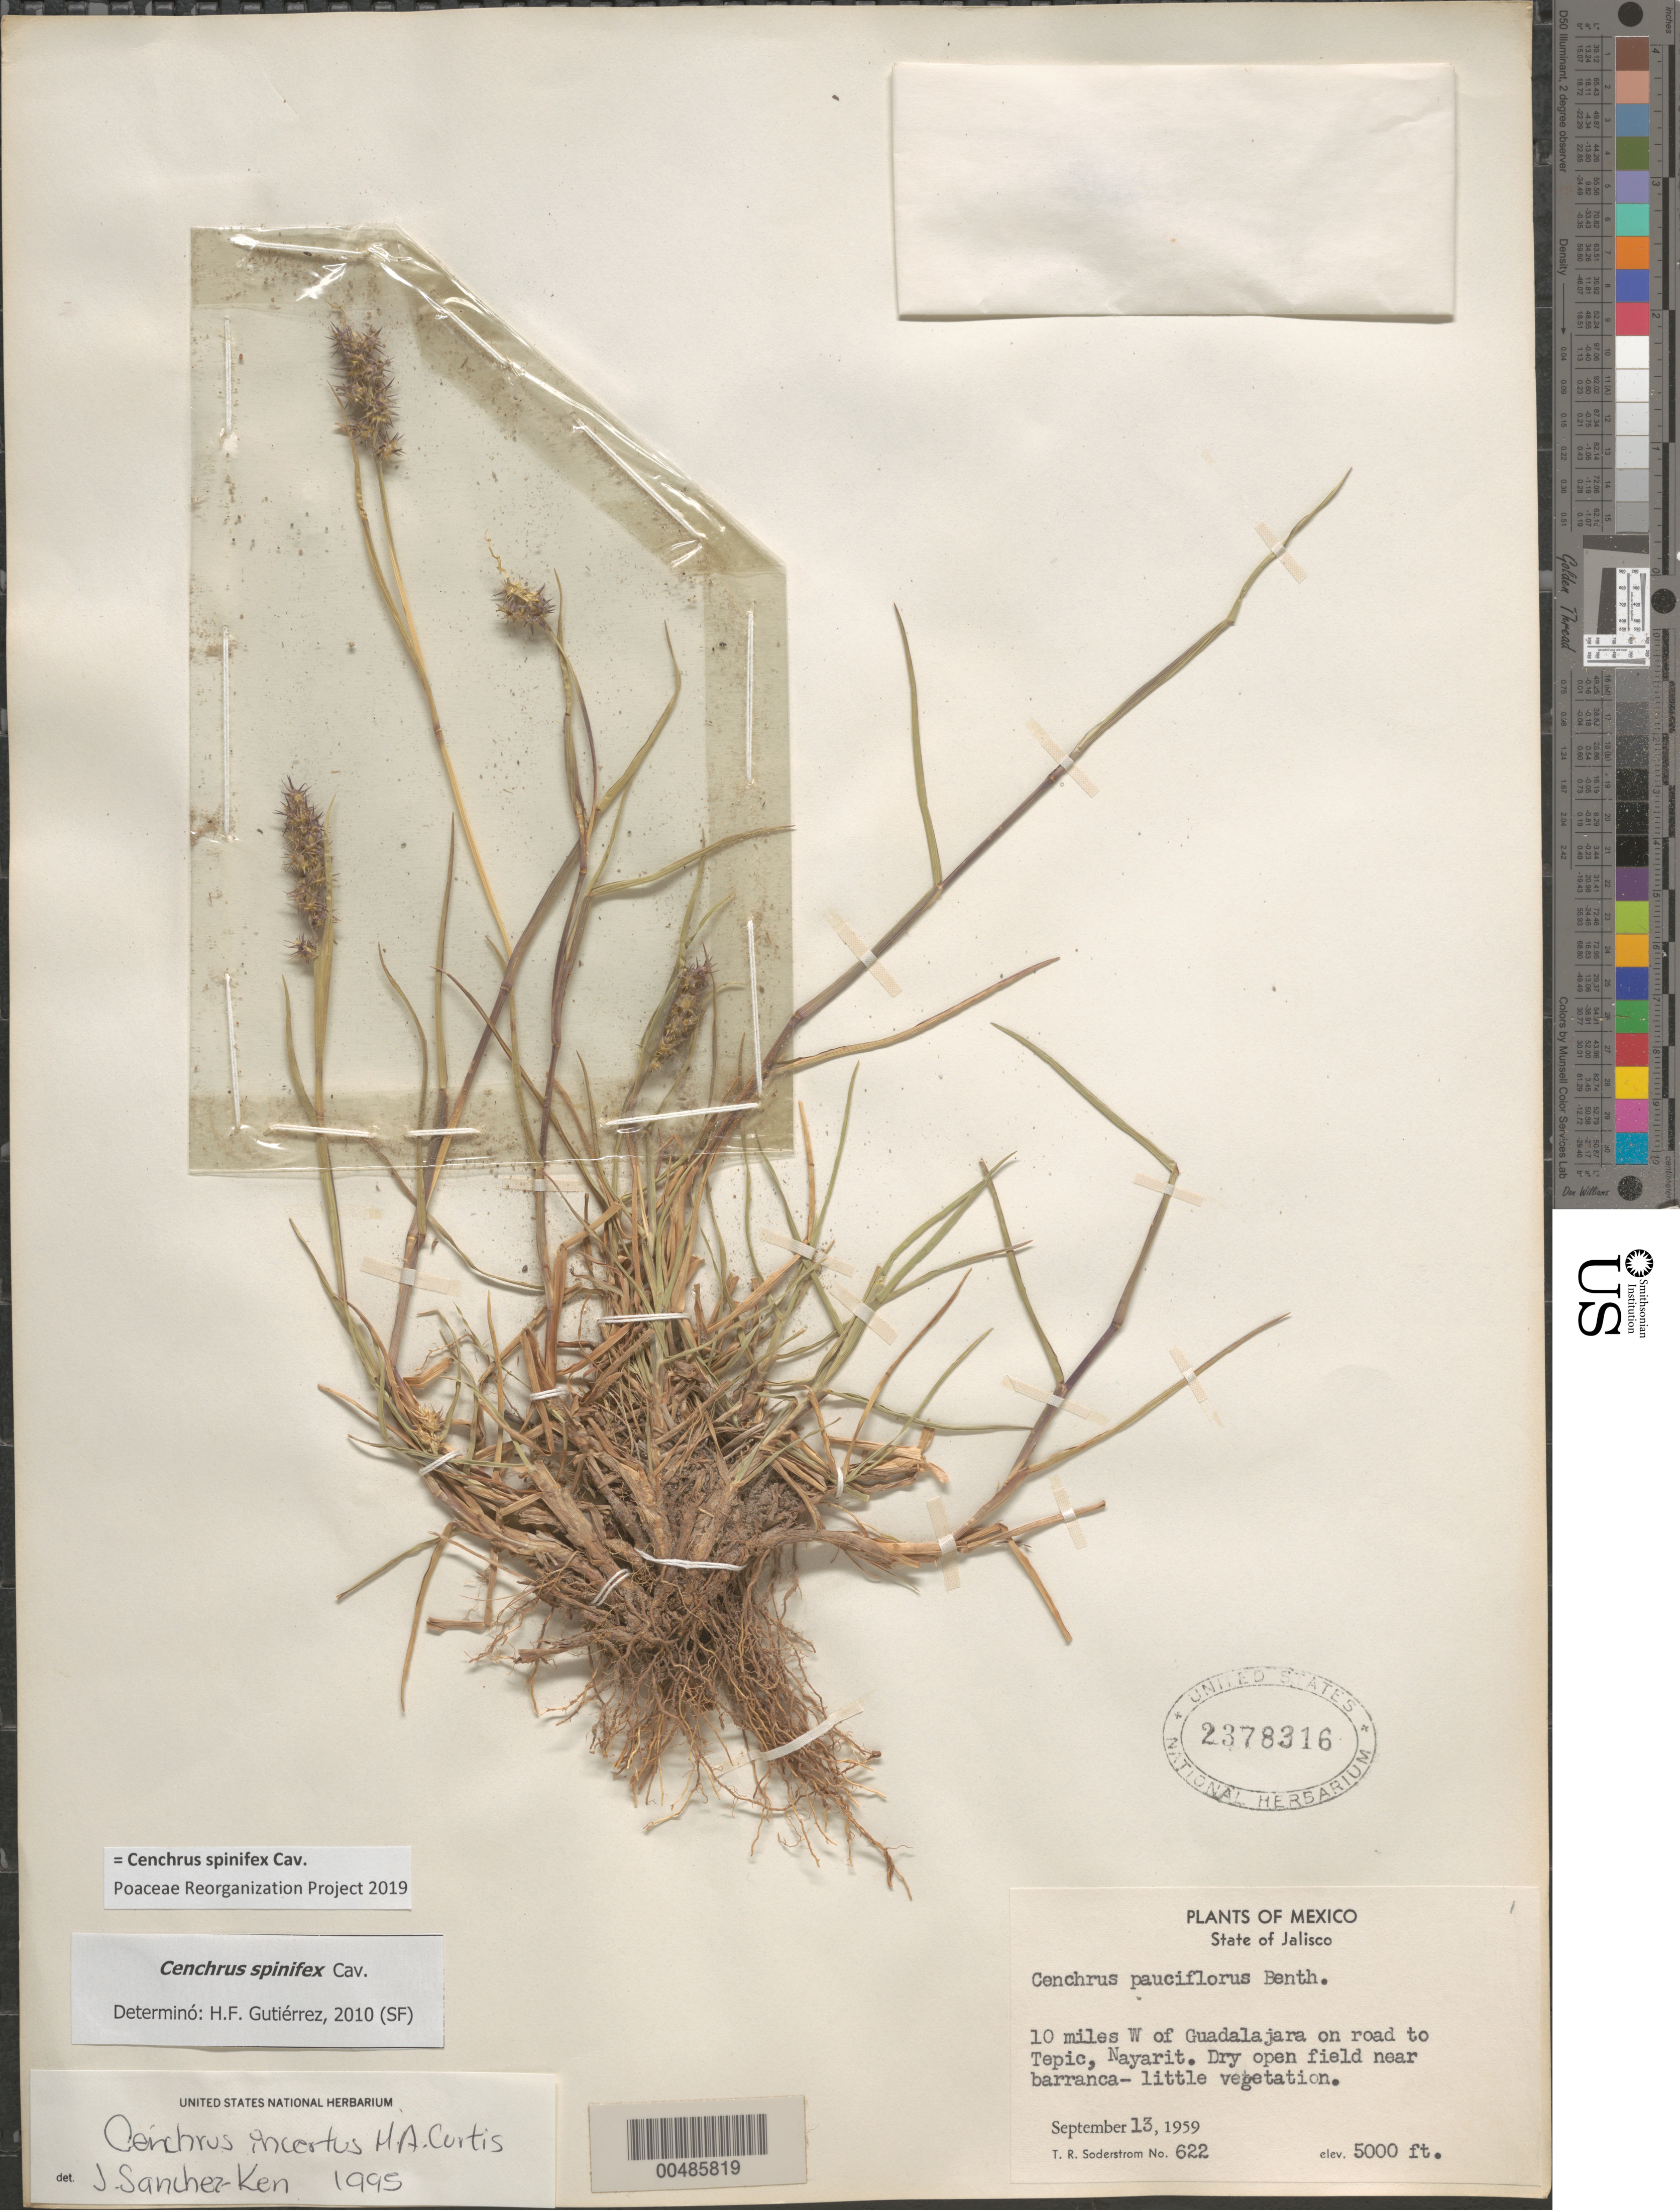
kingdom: Plantae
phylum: Tracheophyta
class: Liliopsida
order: Poales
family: Poaceae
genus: Cenchrus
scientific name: Cenchrus spinifex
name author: Cav.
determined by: Gutiérrez, H. F.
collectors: T. R. Soderstrom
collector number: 622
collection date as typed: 13 Sep 1959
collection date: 1959-09-13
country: Mexico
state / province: Jalisco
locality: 10 mi W of Guadalajara on road to Tepic, Nayarit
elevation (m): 1524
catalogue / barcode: US 2378316